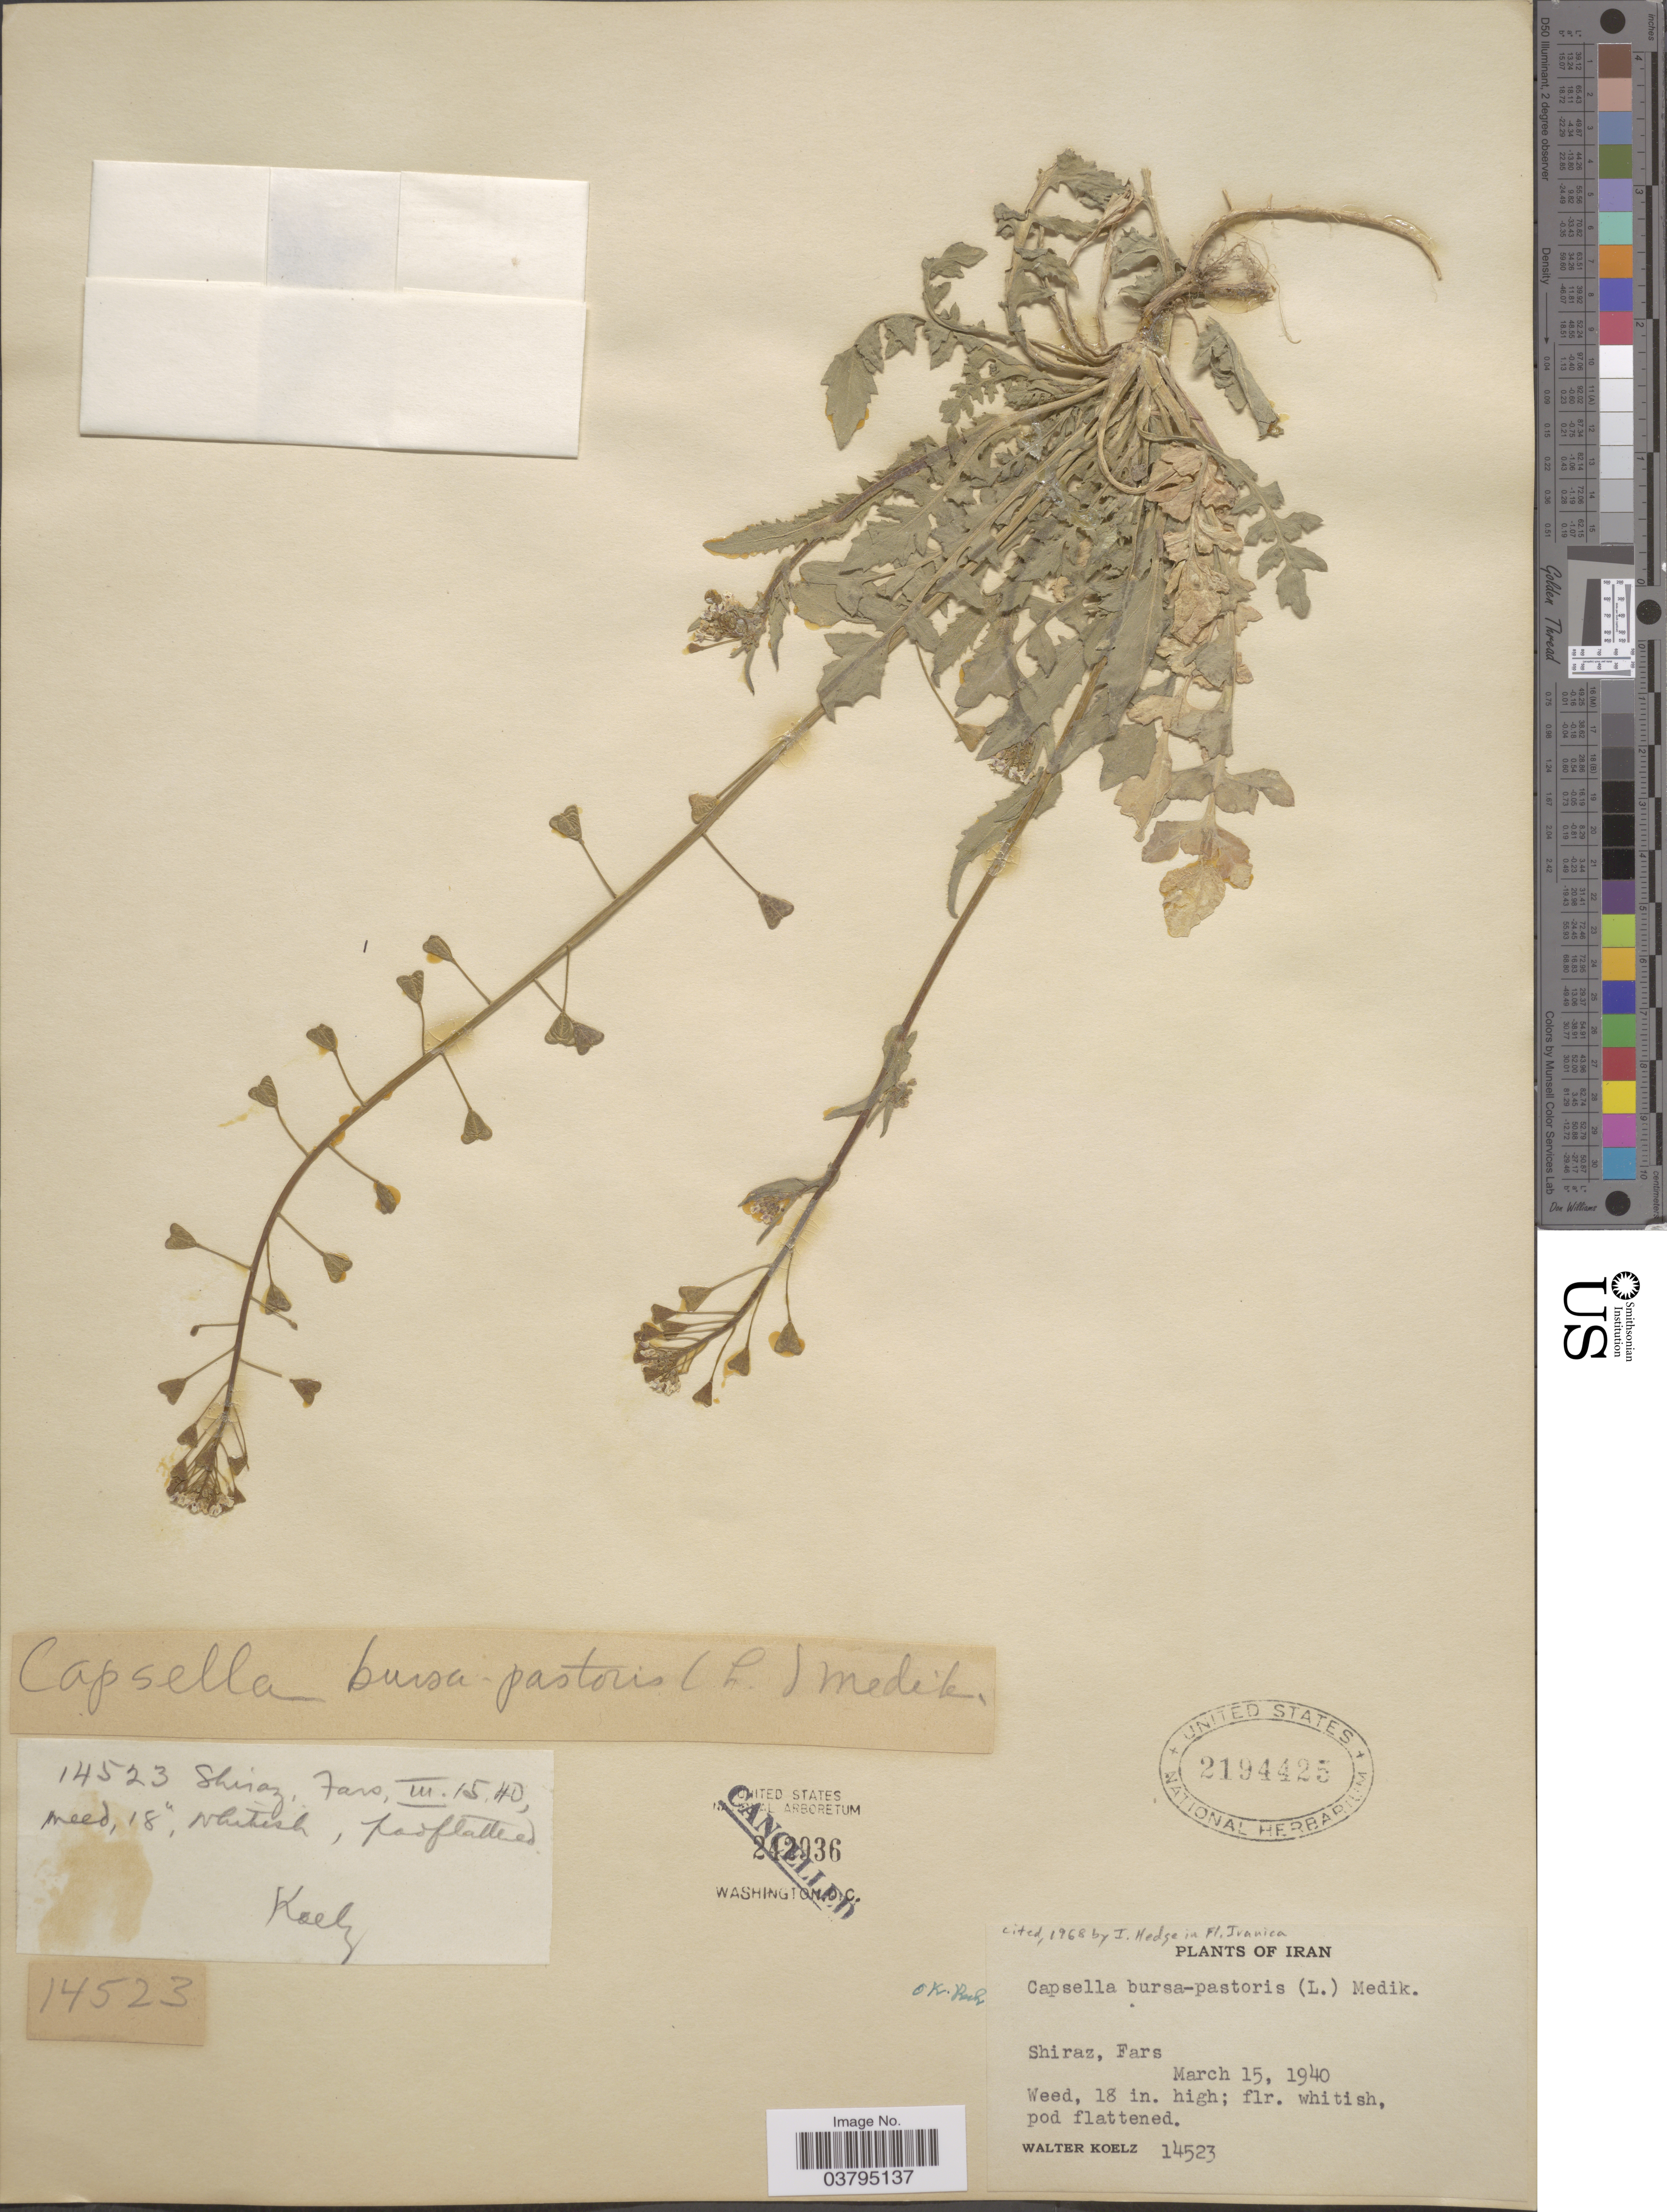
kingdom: Plantae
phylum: Tracheophyta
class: Magnoliopsida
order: Brassicales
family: Brassicaceae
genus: Capsella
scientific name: Capsella bursa-pastoris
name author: (L.) Medik.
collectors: W. N. Koelz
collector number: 14523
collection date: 1940-03-15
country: Iran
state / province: Fars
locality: Shiraz.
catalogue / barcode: US 2194425